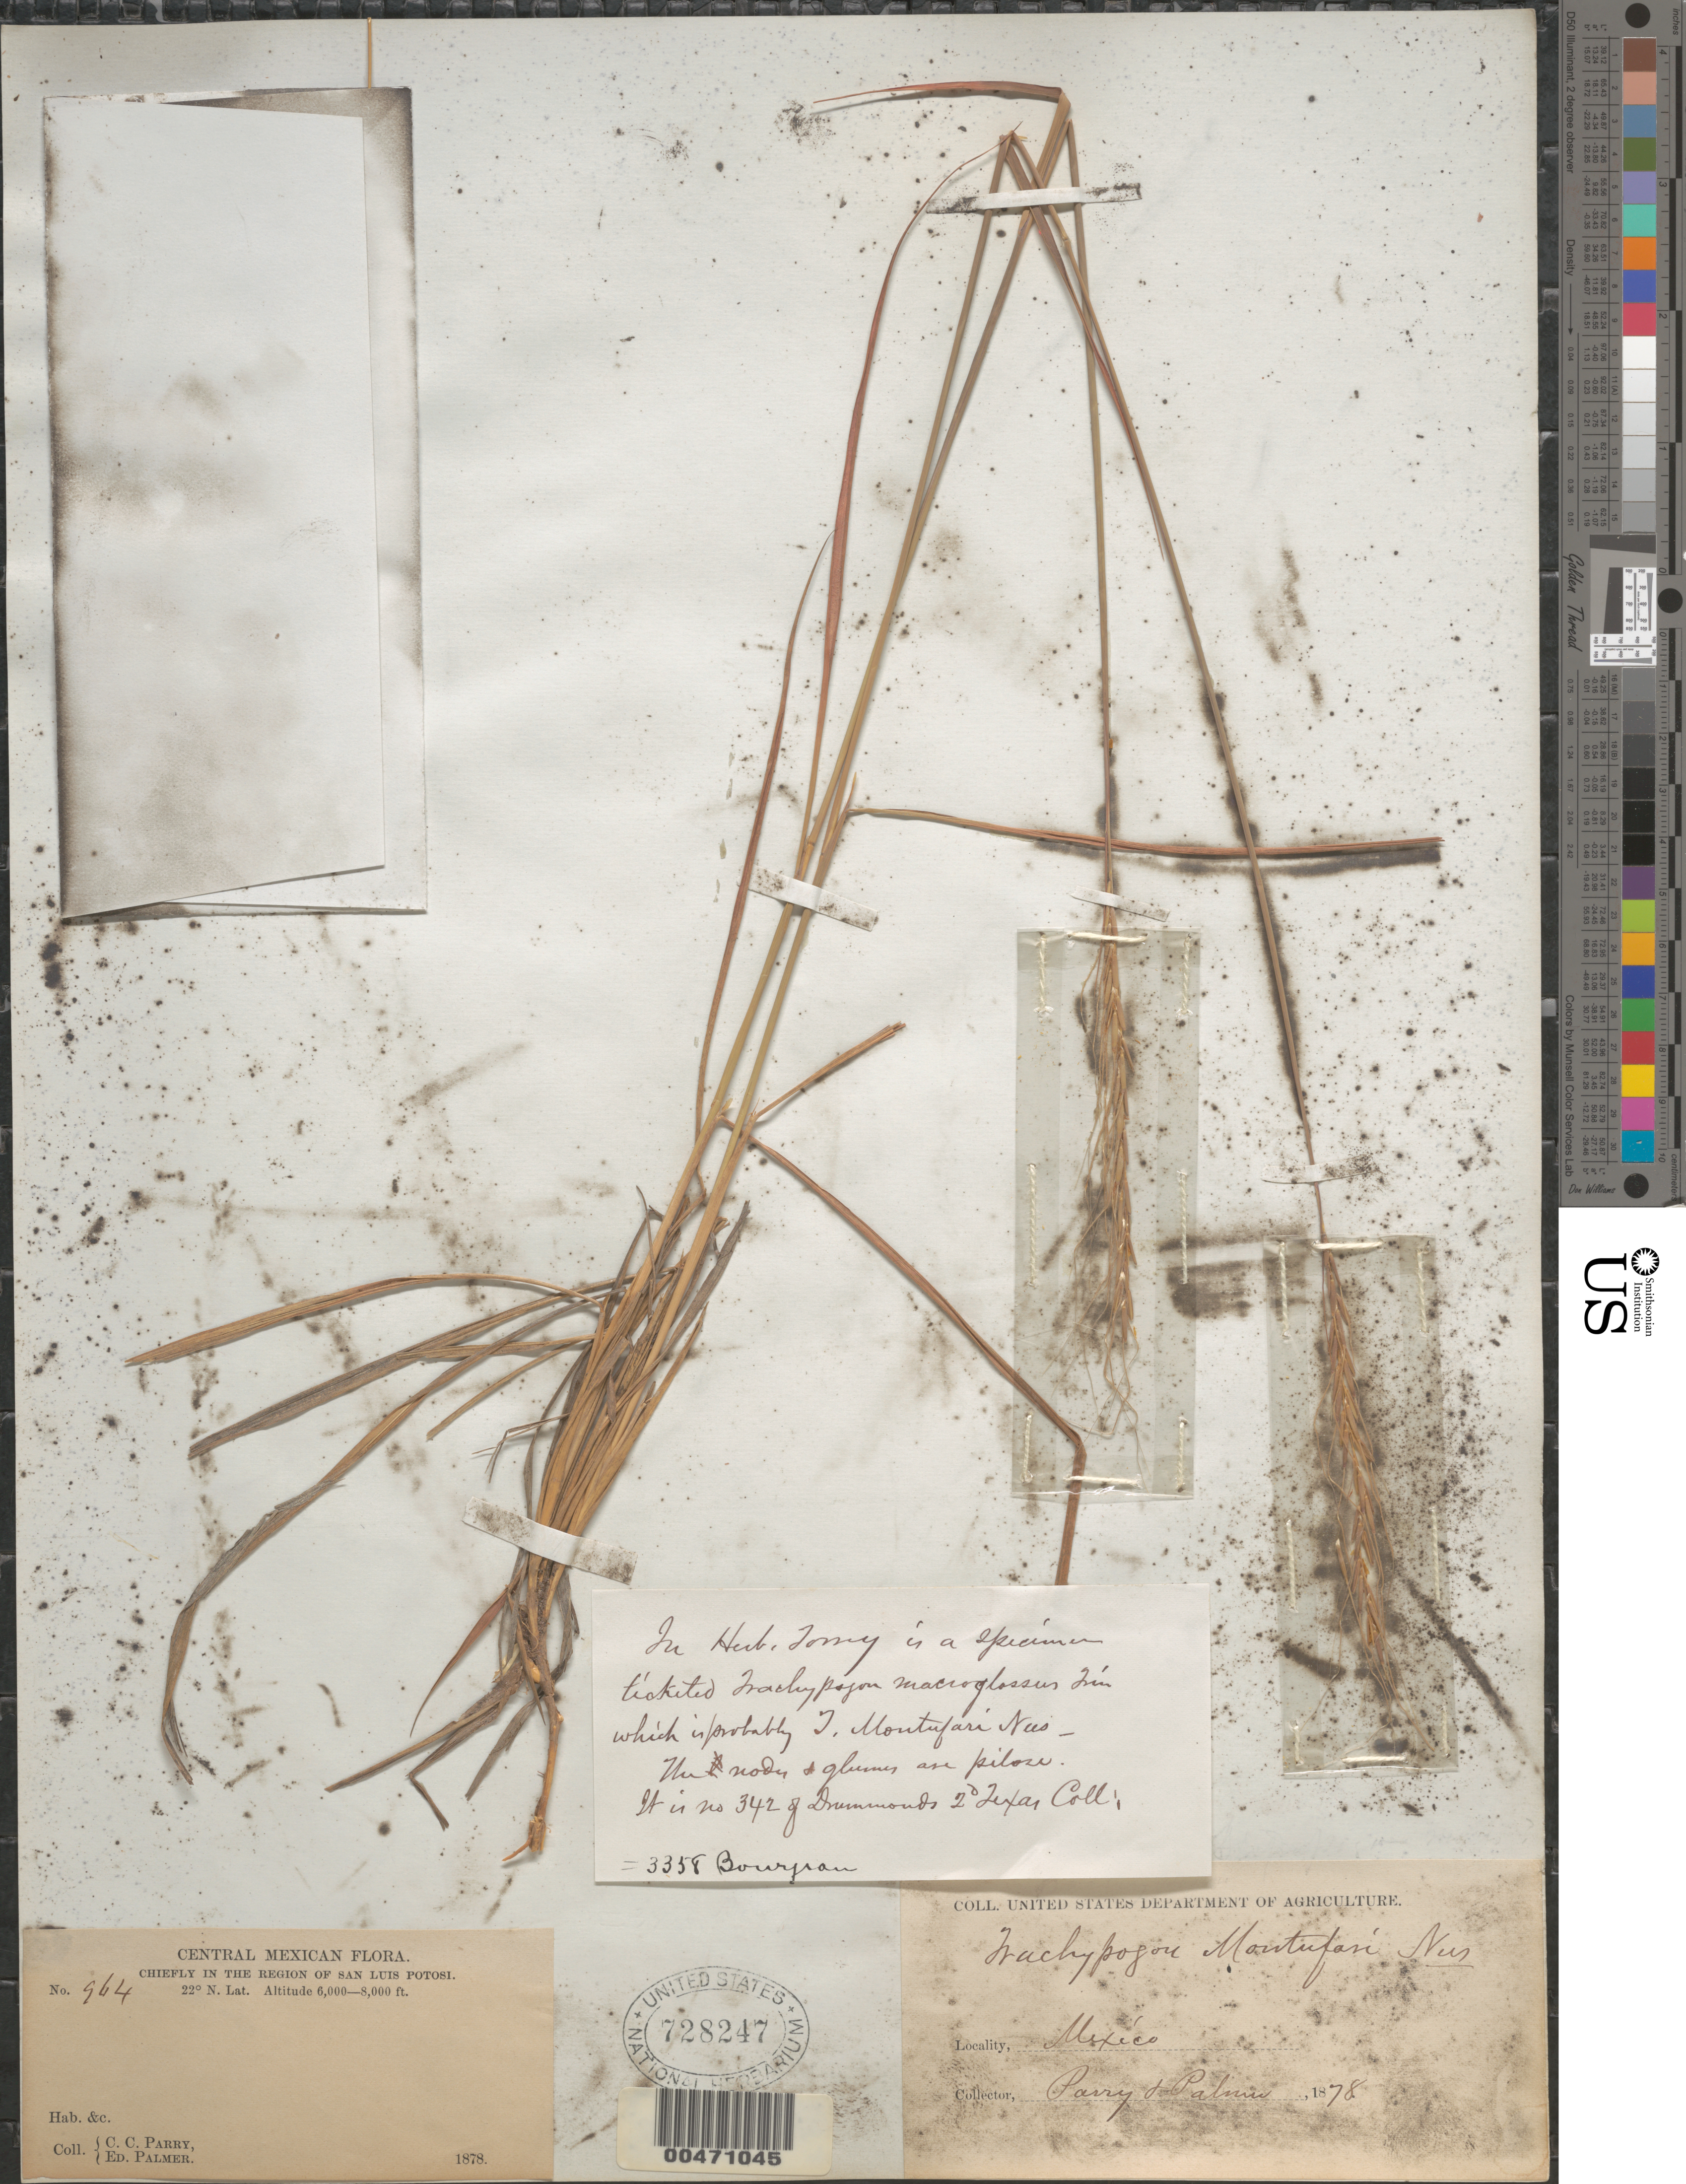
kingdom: Plantae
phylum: Tracheophyta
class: Liliopsida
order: Poales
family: Poaceae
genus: Trachypogon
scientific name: Trachypogon secundus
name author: (J. Presl) Scribn.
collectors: C. C. Parry & E. Palmer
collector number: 964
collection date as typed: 1878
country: Mexico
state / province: San Luis Potosi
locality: Region of San Luis Potosi (lat/long recorded as: lat=22:0:0:N long=:::W)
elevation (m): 1829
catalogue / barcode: US 728247